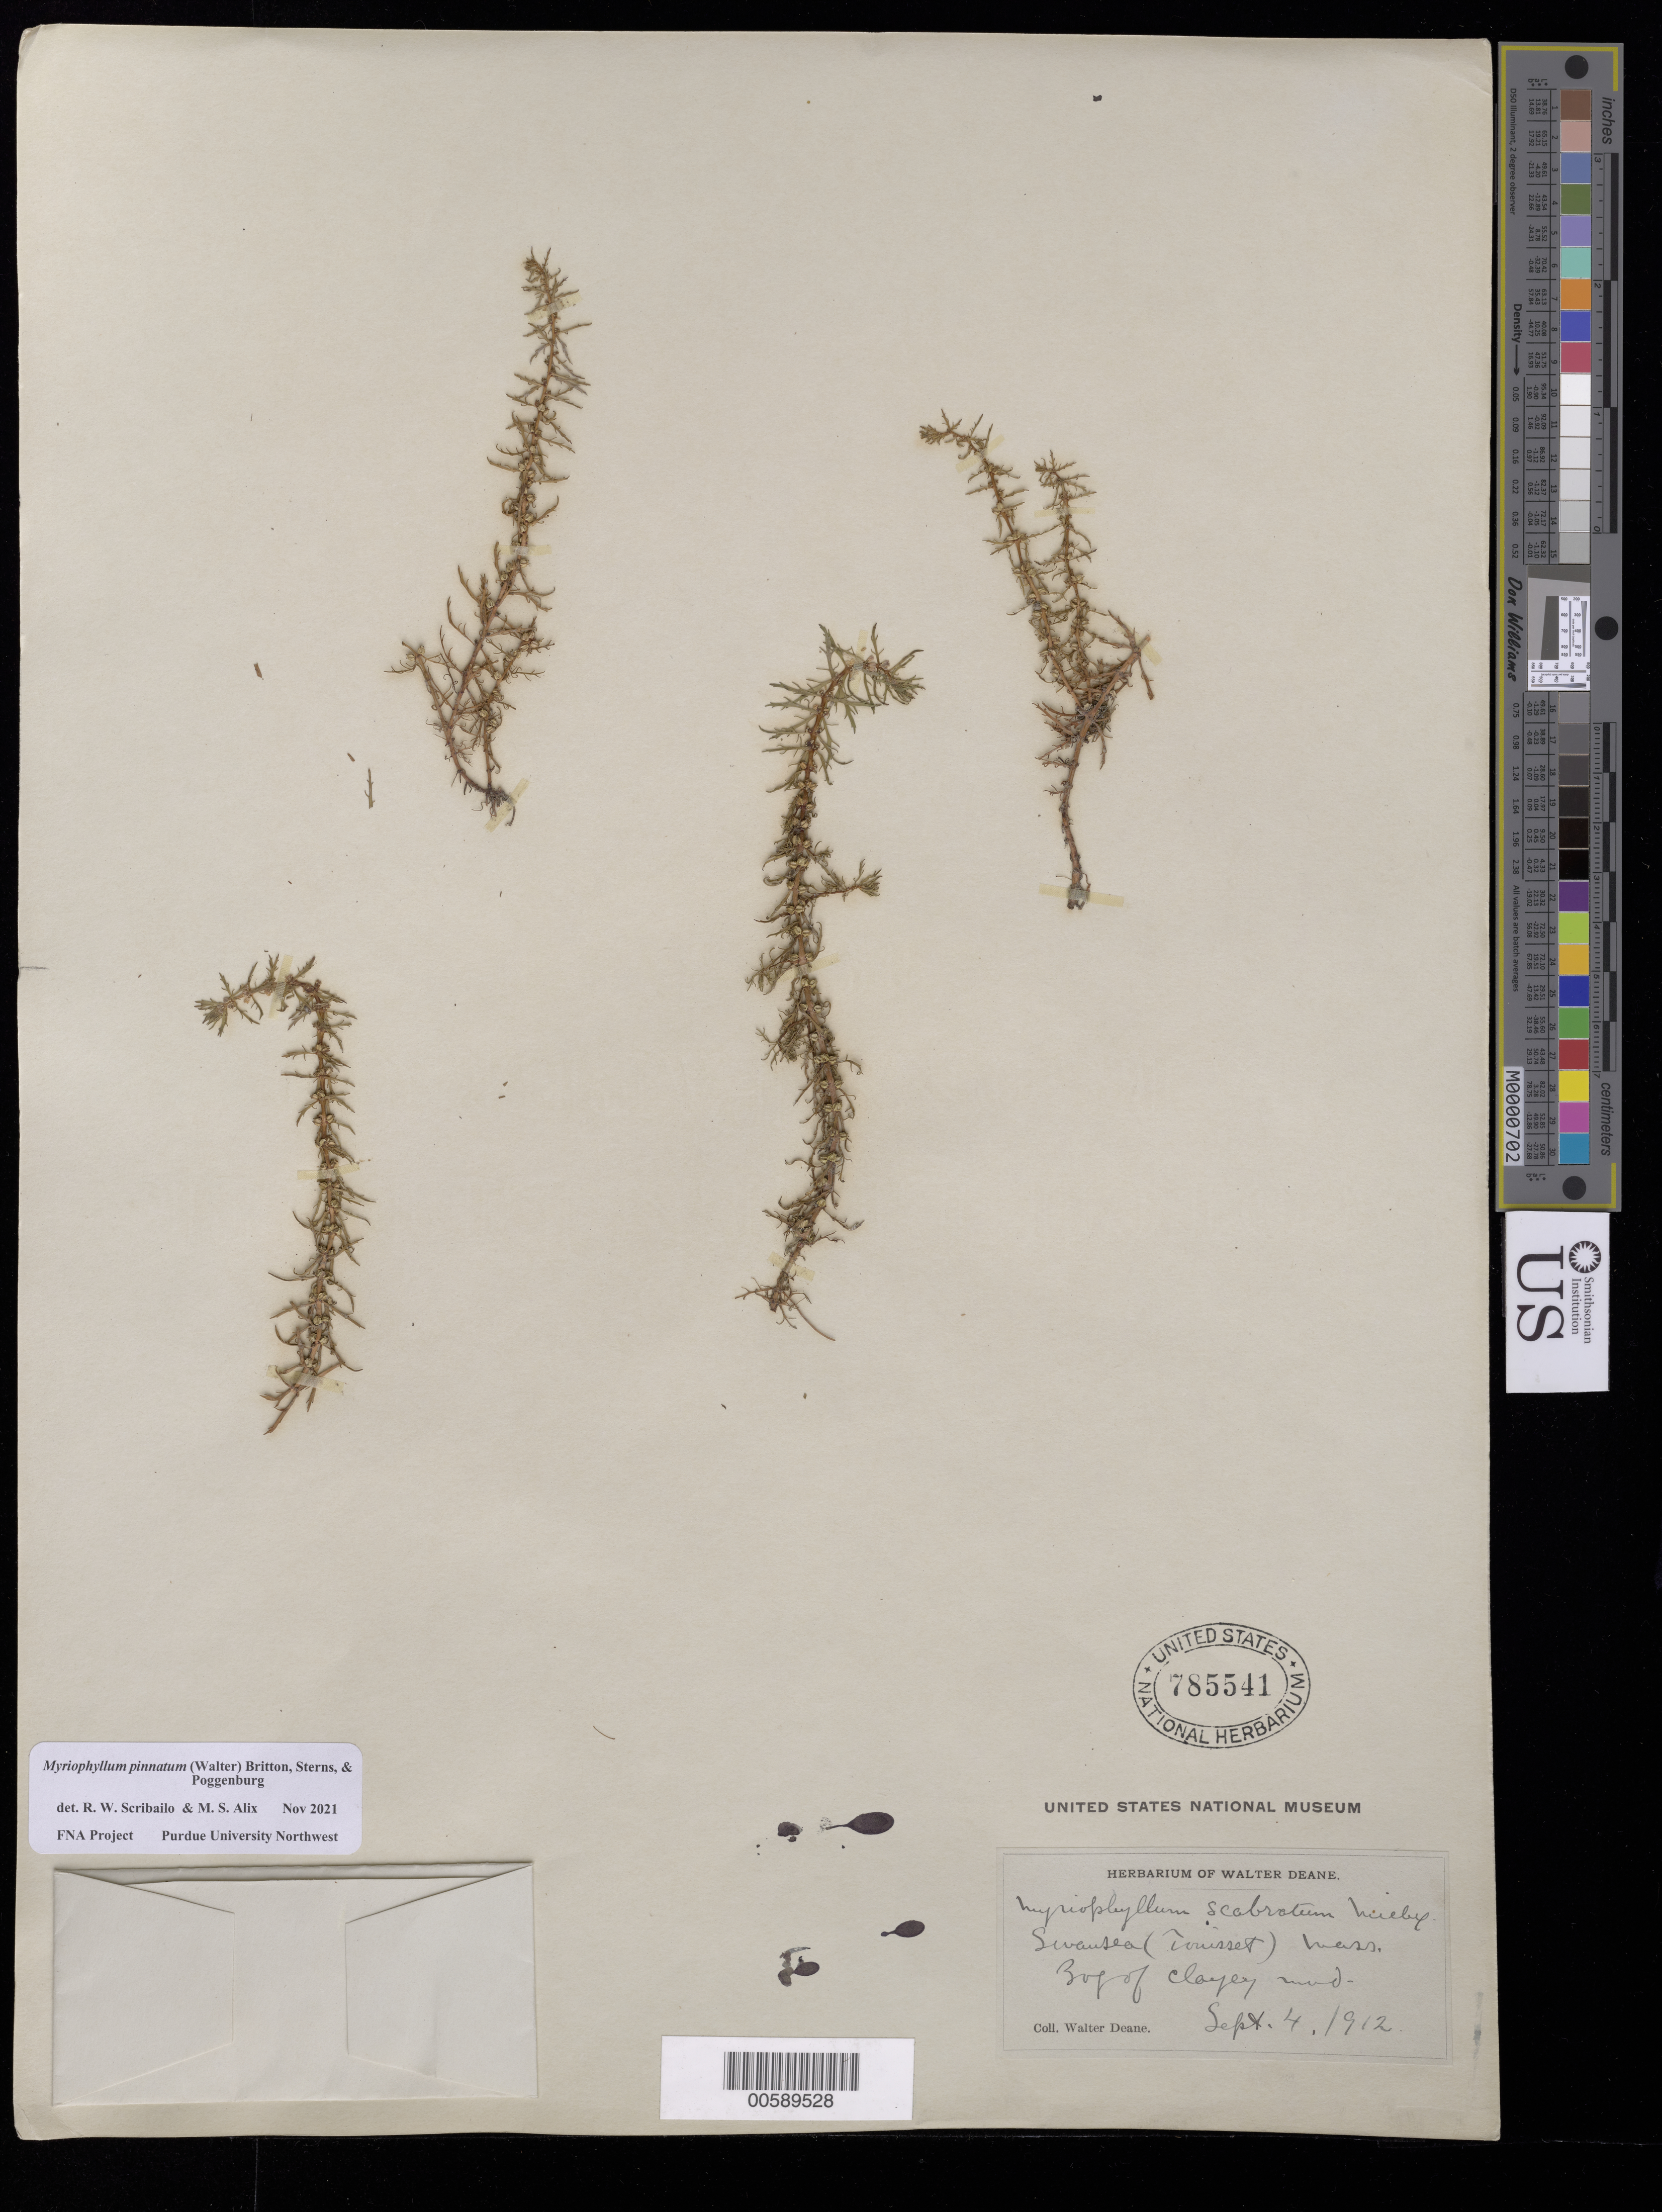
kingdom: Plantae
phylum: Tracheophyta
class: Magnoliopsida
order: Saxifragales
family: Haloragaceae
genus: Myriophyllum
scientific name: Myriophyllum pinnatum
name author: (Walter) Britton, Stearns & Poggenb.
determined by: Scribailo, R. W.; Alix, M. S.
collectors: W. Deane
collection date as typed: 04 Sep 1912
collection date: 1912-09-04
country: United States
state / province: Massachusetts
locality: Swausea, Touisset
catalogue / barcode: US 785541